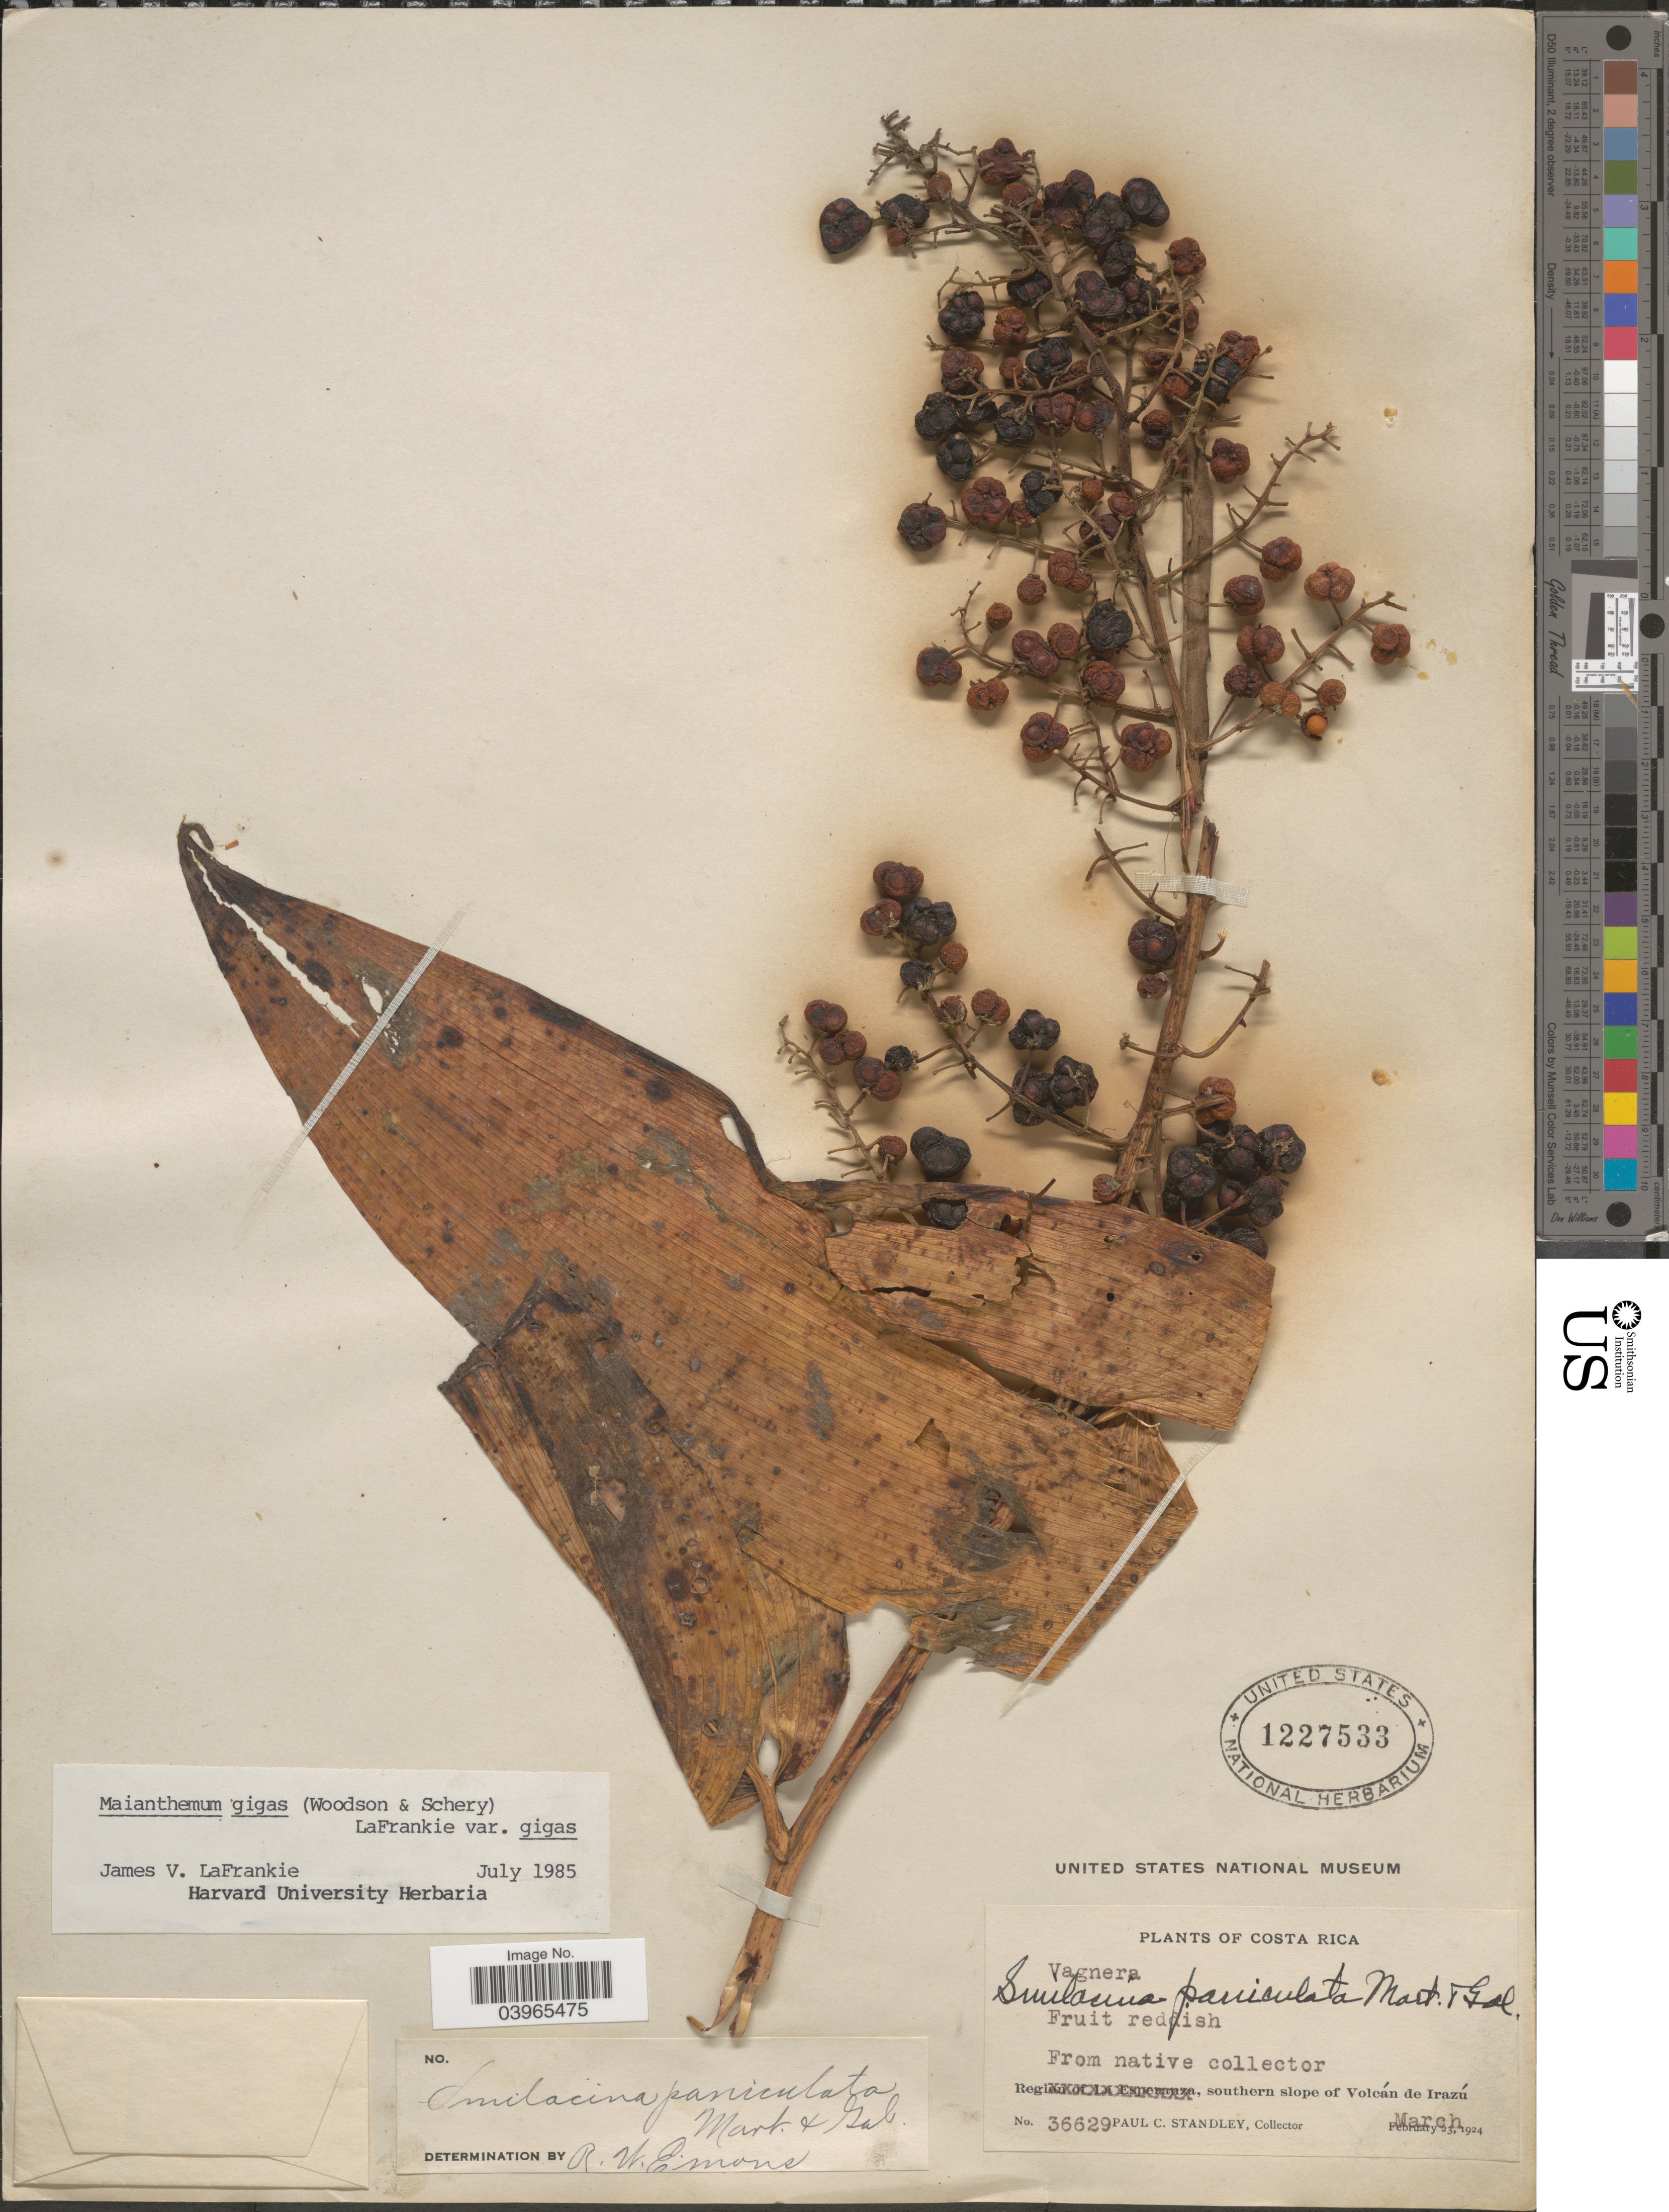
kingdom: Plantae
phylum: Tracheophyta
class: Liliopsida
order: Asparagales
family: Asparagaceae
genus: Maianthemum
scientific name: Maianthemum gigas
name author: (Woodson) LaFrankie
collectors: P. C. Standley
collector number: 36629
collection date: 1924-03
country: Costa Rica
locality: Southern slope of Volcán de Irazú.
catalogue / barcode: US 1227533